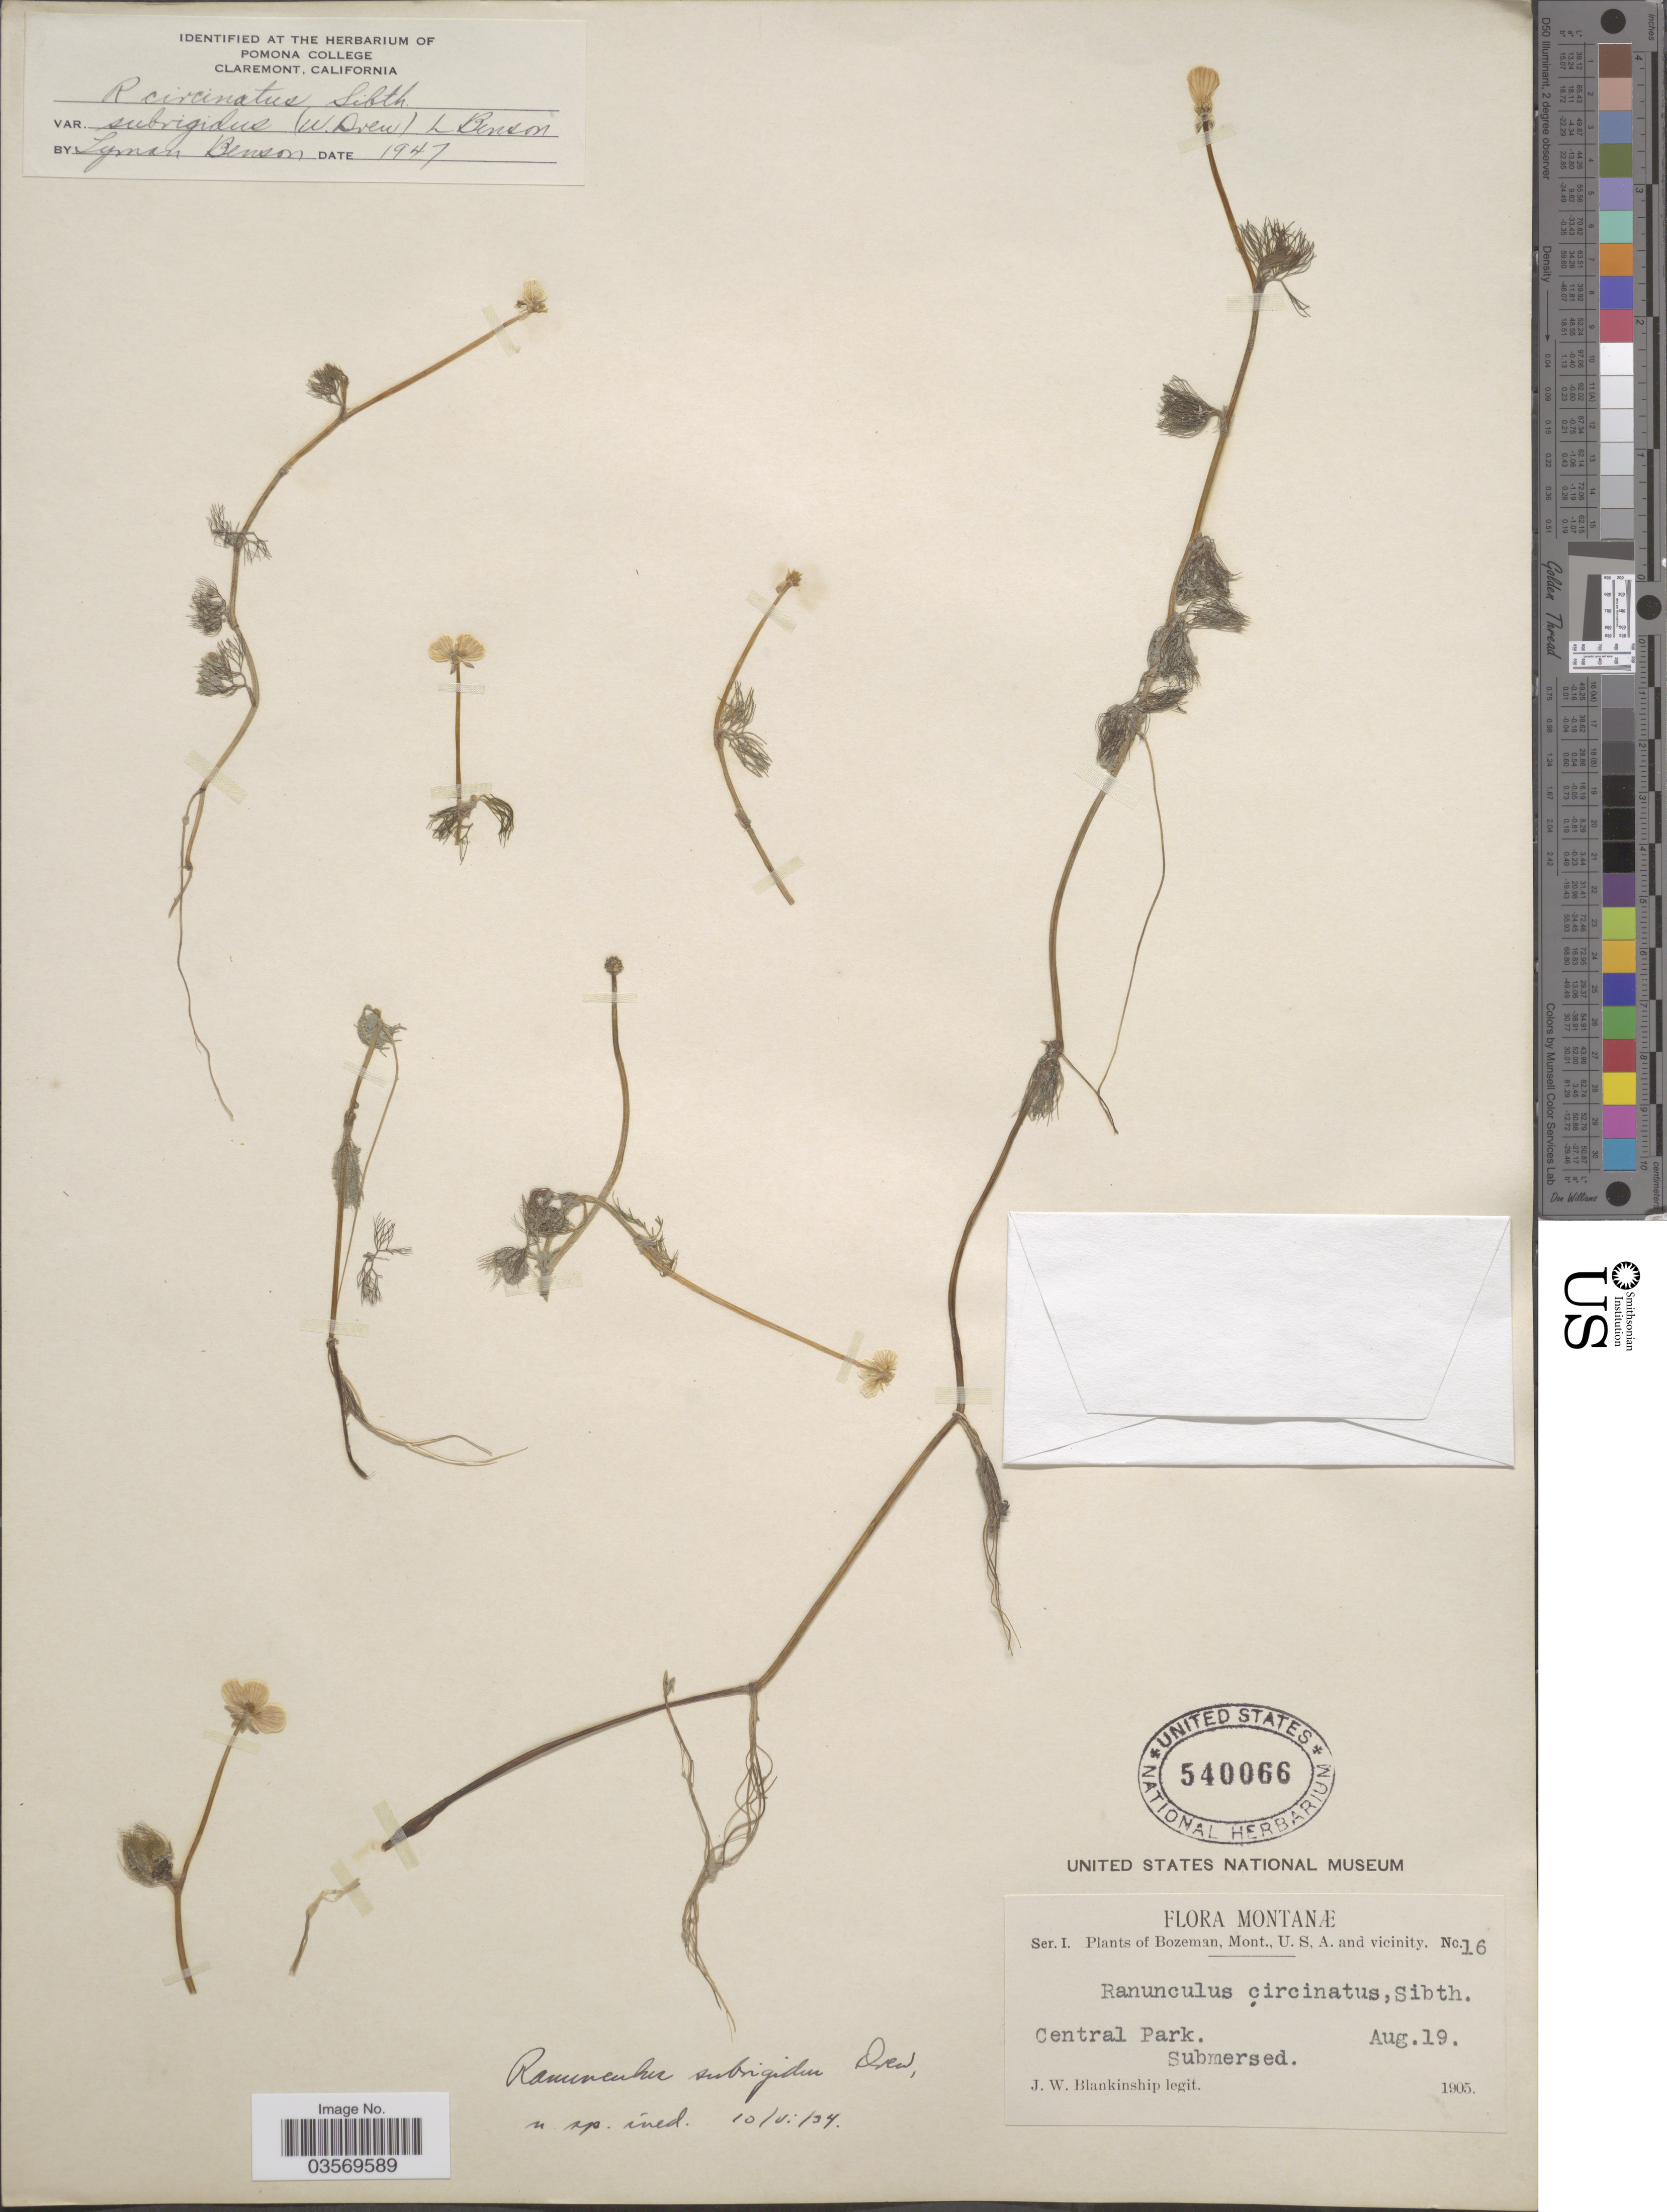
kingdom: Plantae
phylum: Tracheophyta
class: Magnoliopsida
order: Ranunculales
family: Ranunculaceae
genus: Ranunculus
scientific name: Ranunculus subrigidus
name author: W.B. Drew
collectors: J. W. Blankinship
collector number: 16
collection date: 1905-08-19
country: United States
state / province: Montana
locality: Bozeman, Mont., and vicinity. Central Park. Submersed.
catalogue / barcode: US 540066